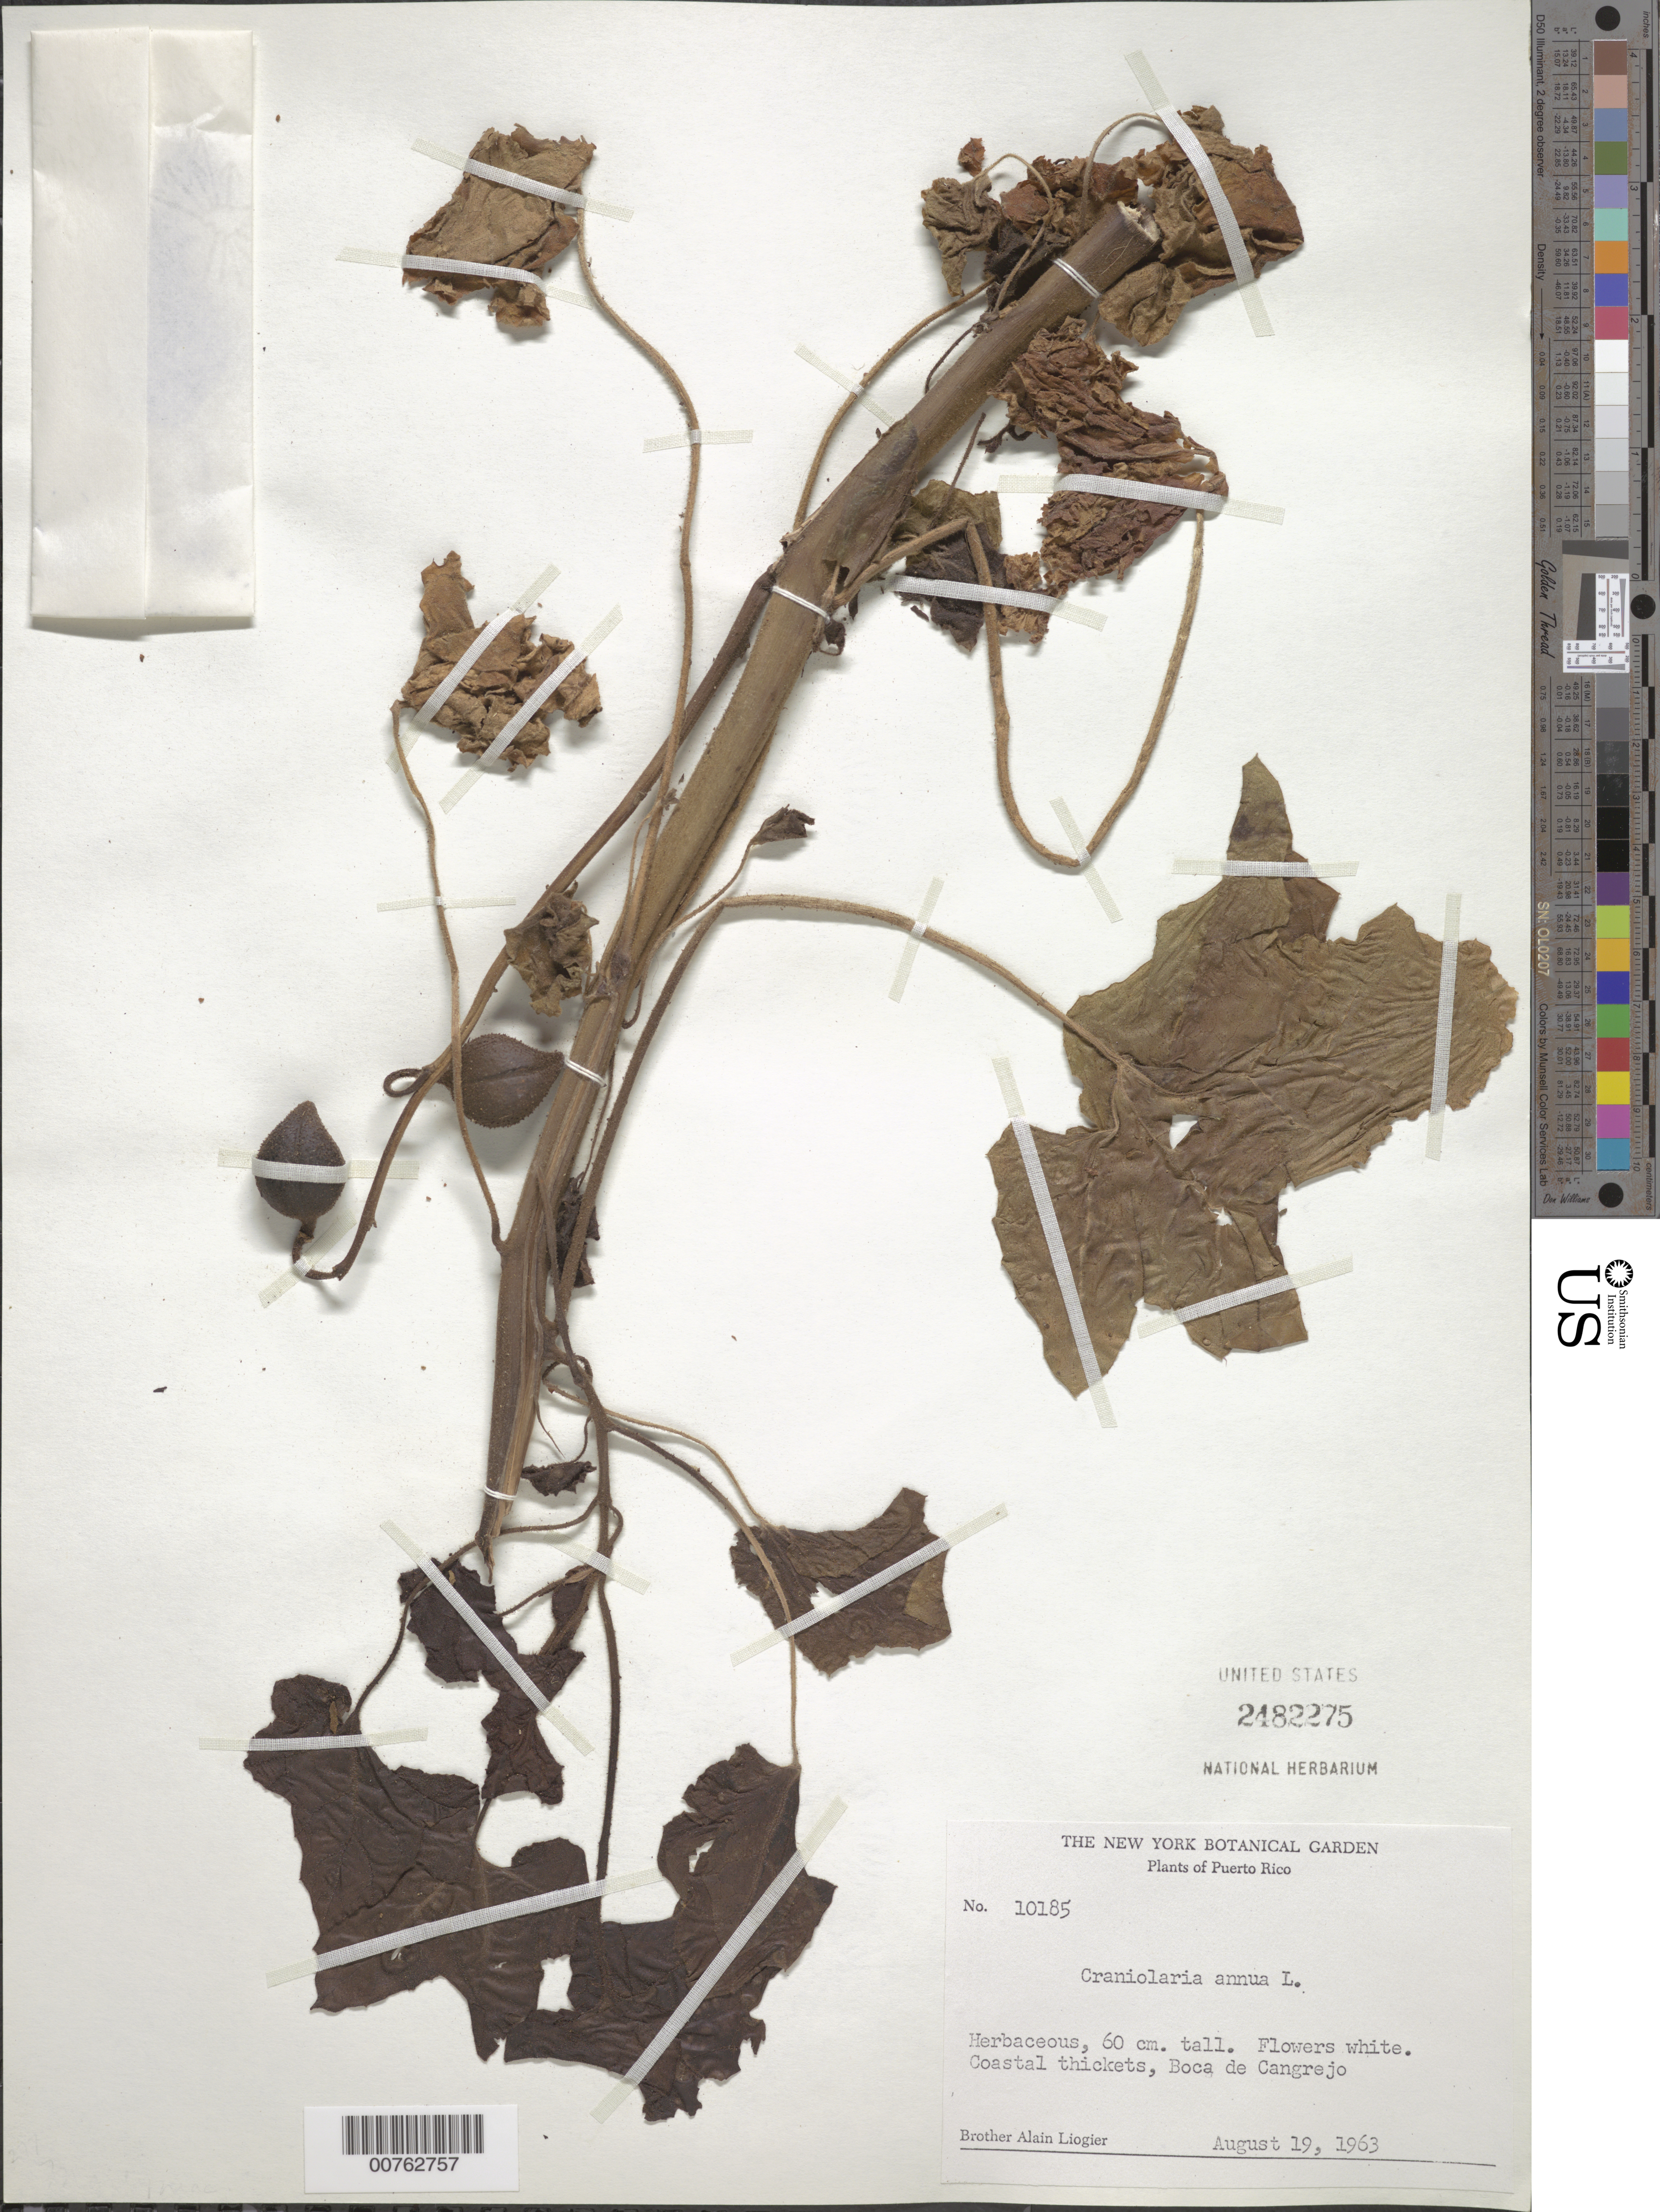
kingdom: Plantae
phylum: Tracheophyta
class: Magnoliopsida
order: Lamiales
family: Martyniaceae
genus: Craniolaria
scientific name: Craniolaria annua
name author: L.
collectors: A. H. Liogier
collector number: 10185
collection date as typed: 19 Aug 1963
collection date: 1963-08-19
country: Puerto Rico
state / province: San Juan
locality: Boca de Cangrejo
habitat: Coastal thickets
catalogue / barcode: US 2482275